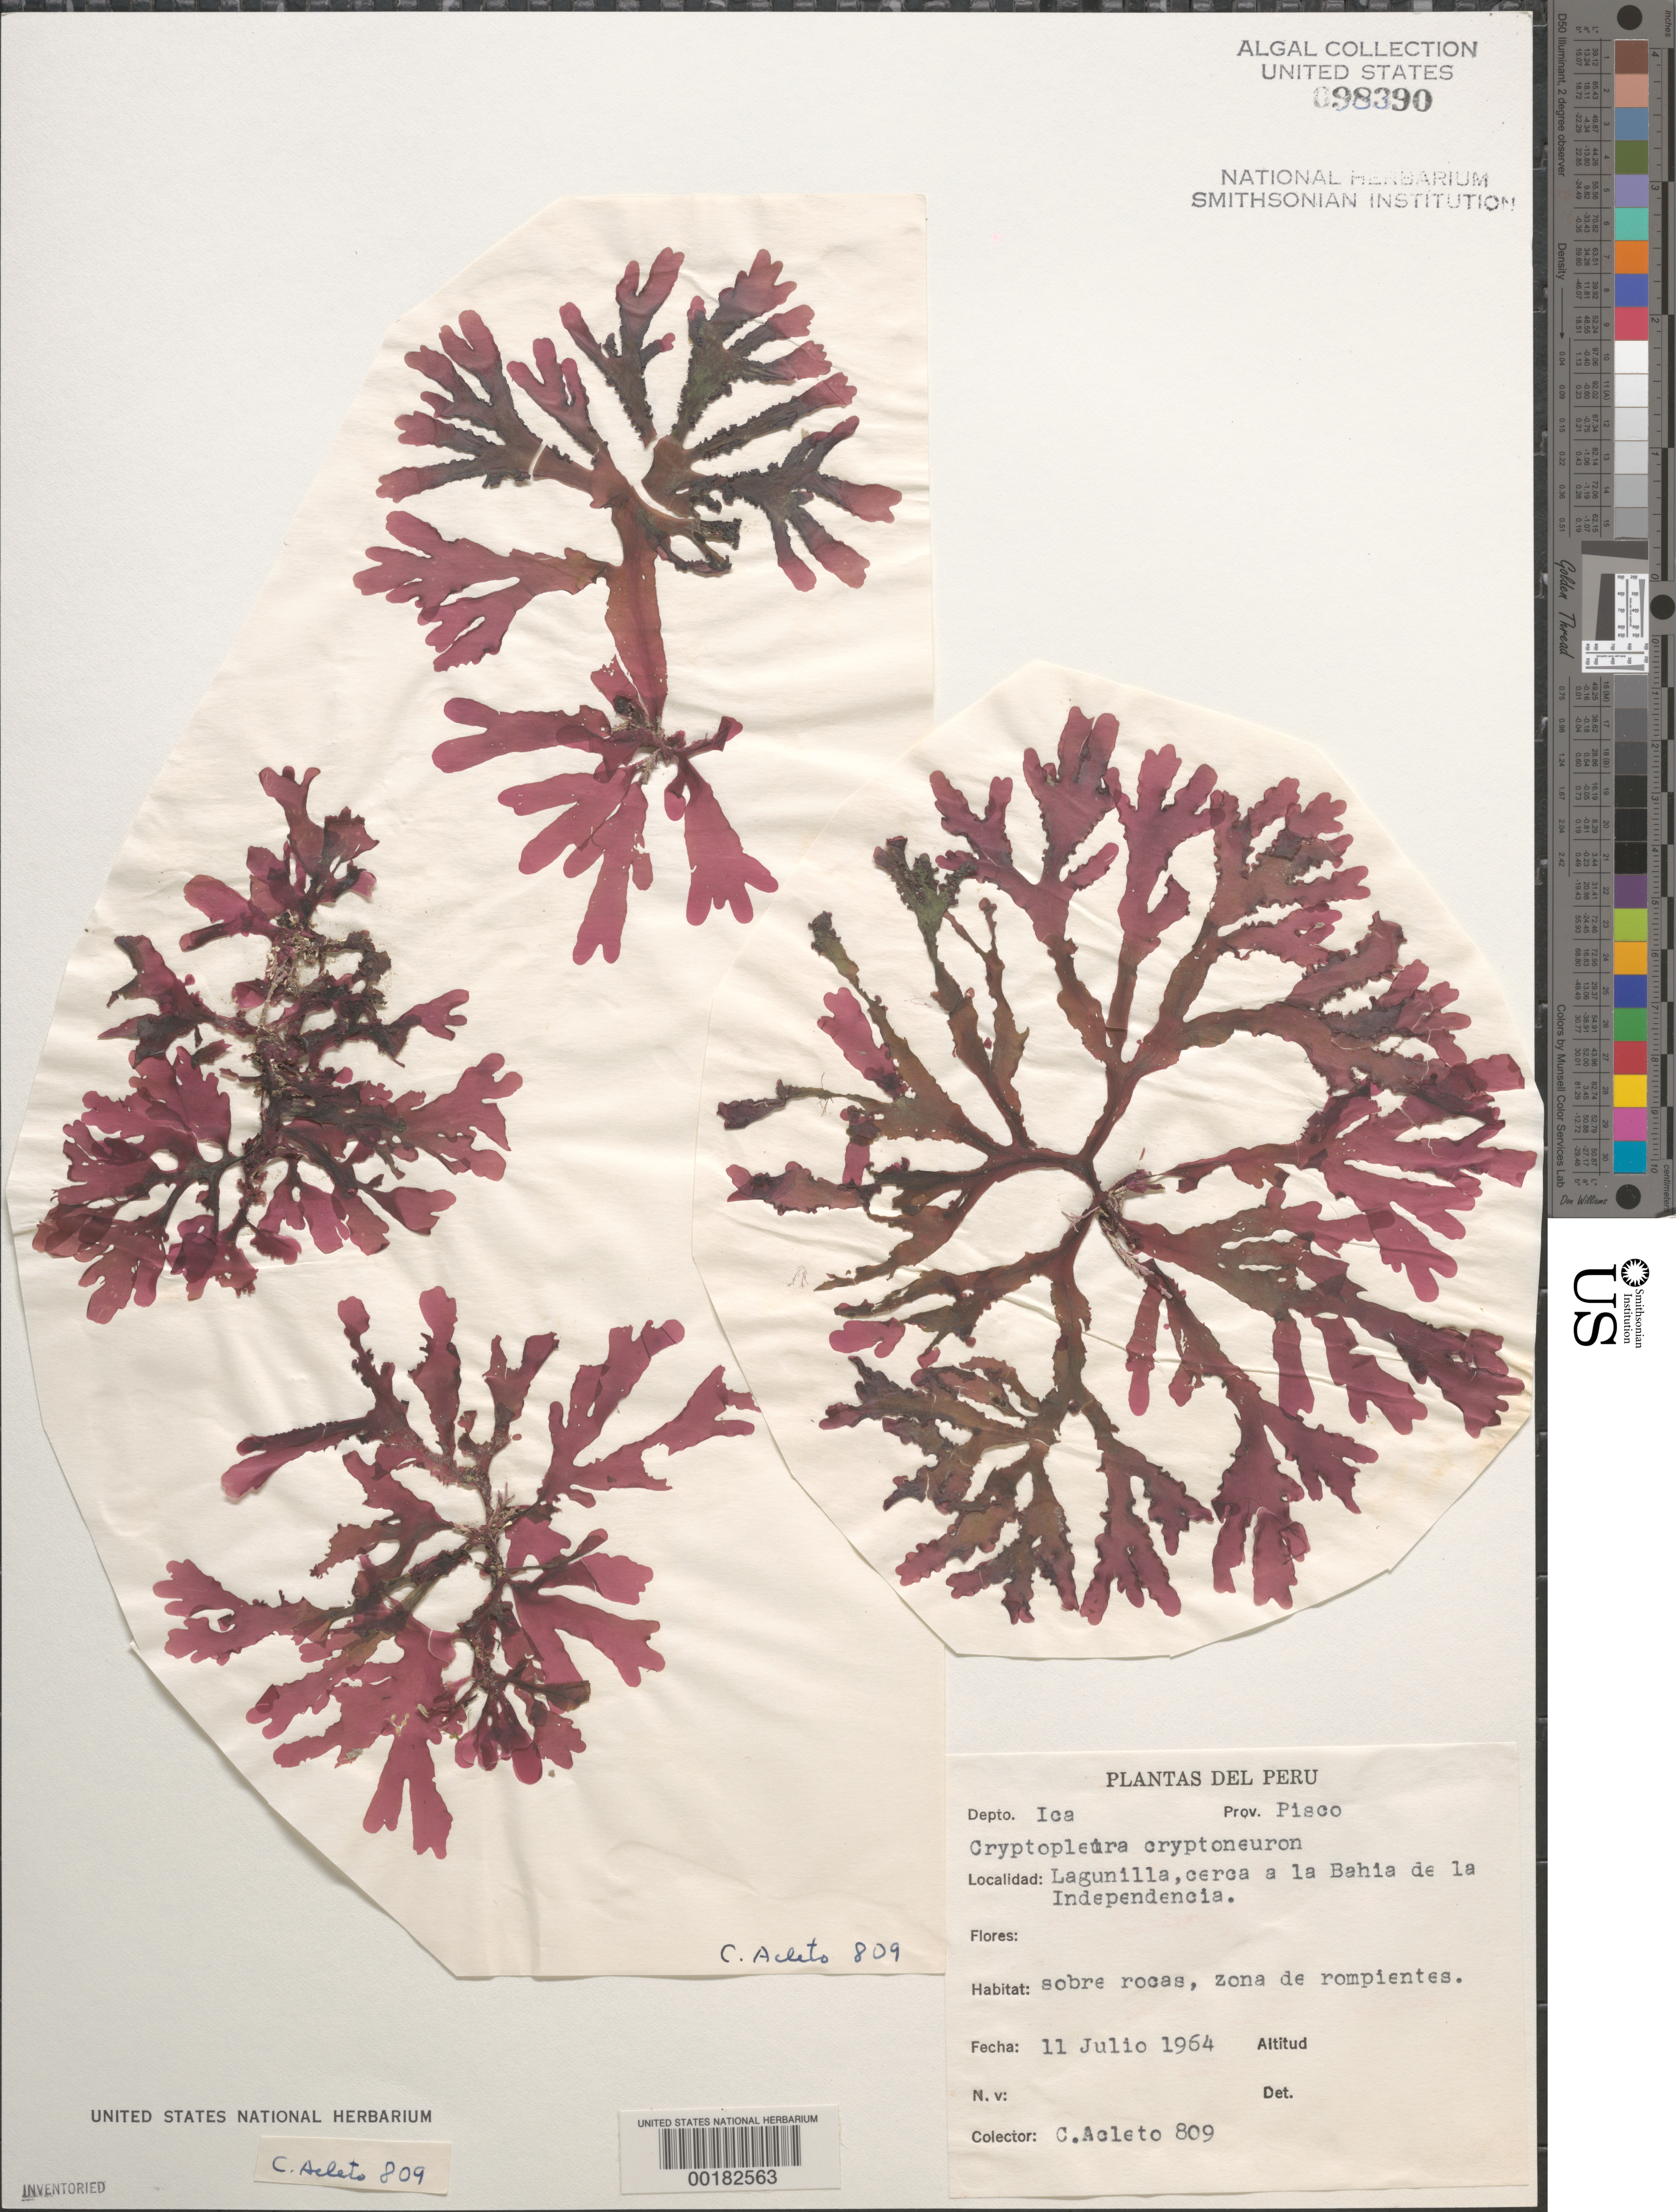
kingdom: Plantae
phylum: Rhodophyta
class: Florideophyceae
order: Ceramiales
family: Delesseriaceae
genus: Cryptopleura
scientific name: Cryptopleura cryptoneuron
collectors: C. Acleto O.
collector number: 809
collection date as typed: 11 Jul 1964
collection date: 1964-07-11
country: Peru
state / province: Ica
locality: Lagunilla, near Bahia de la Independencia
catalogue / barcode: US 98390